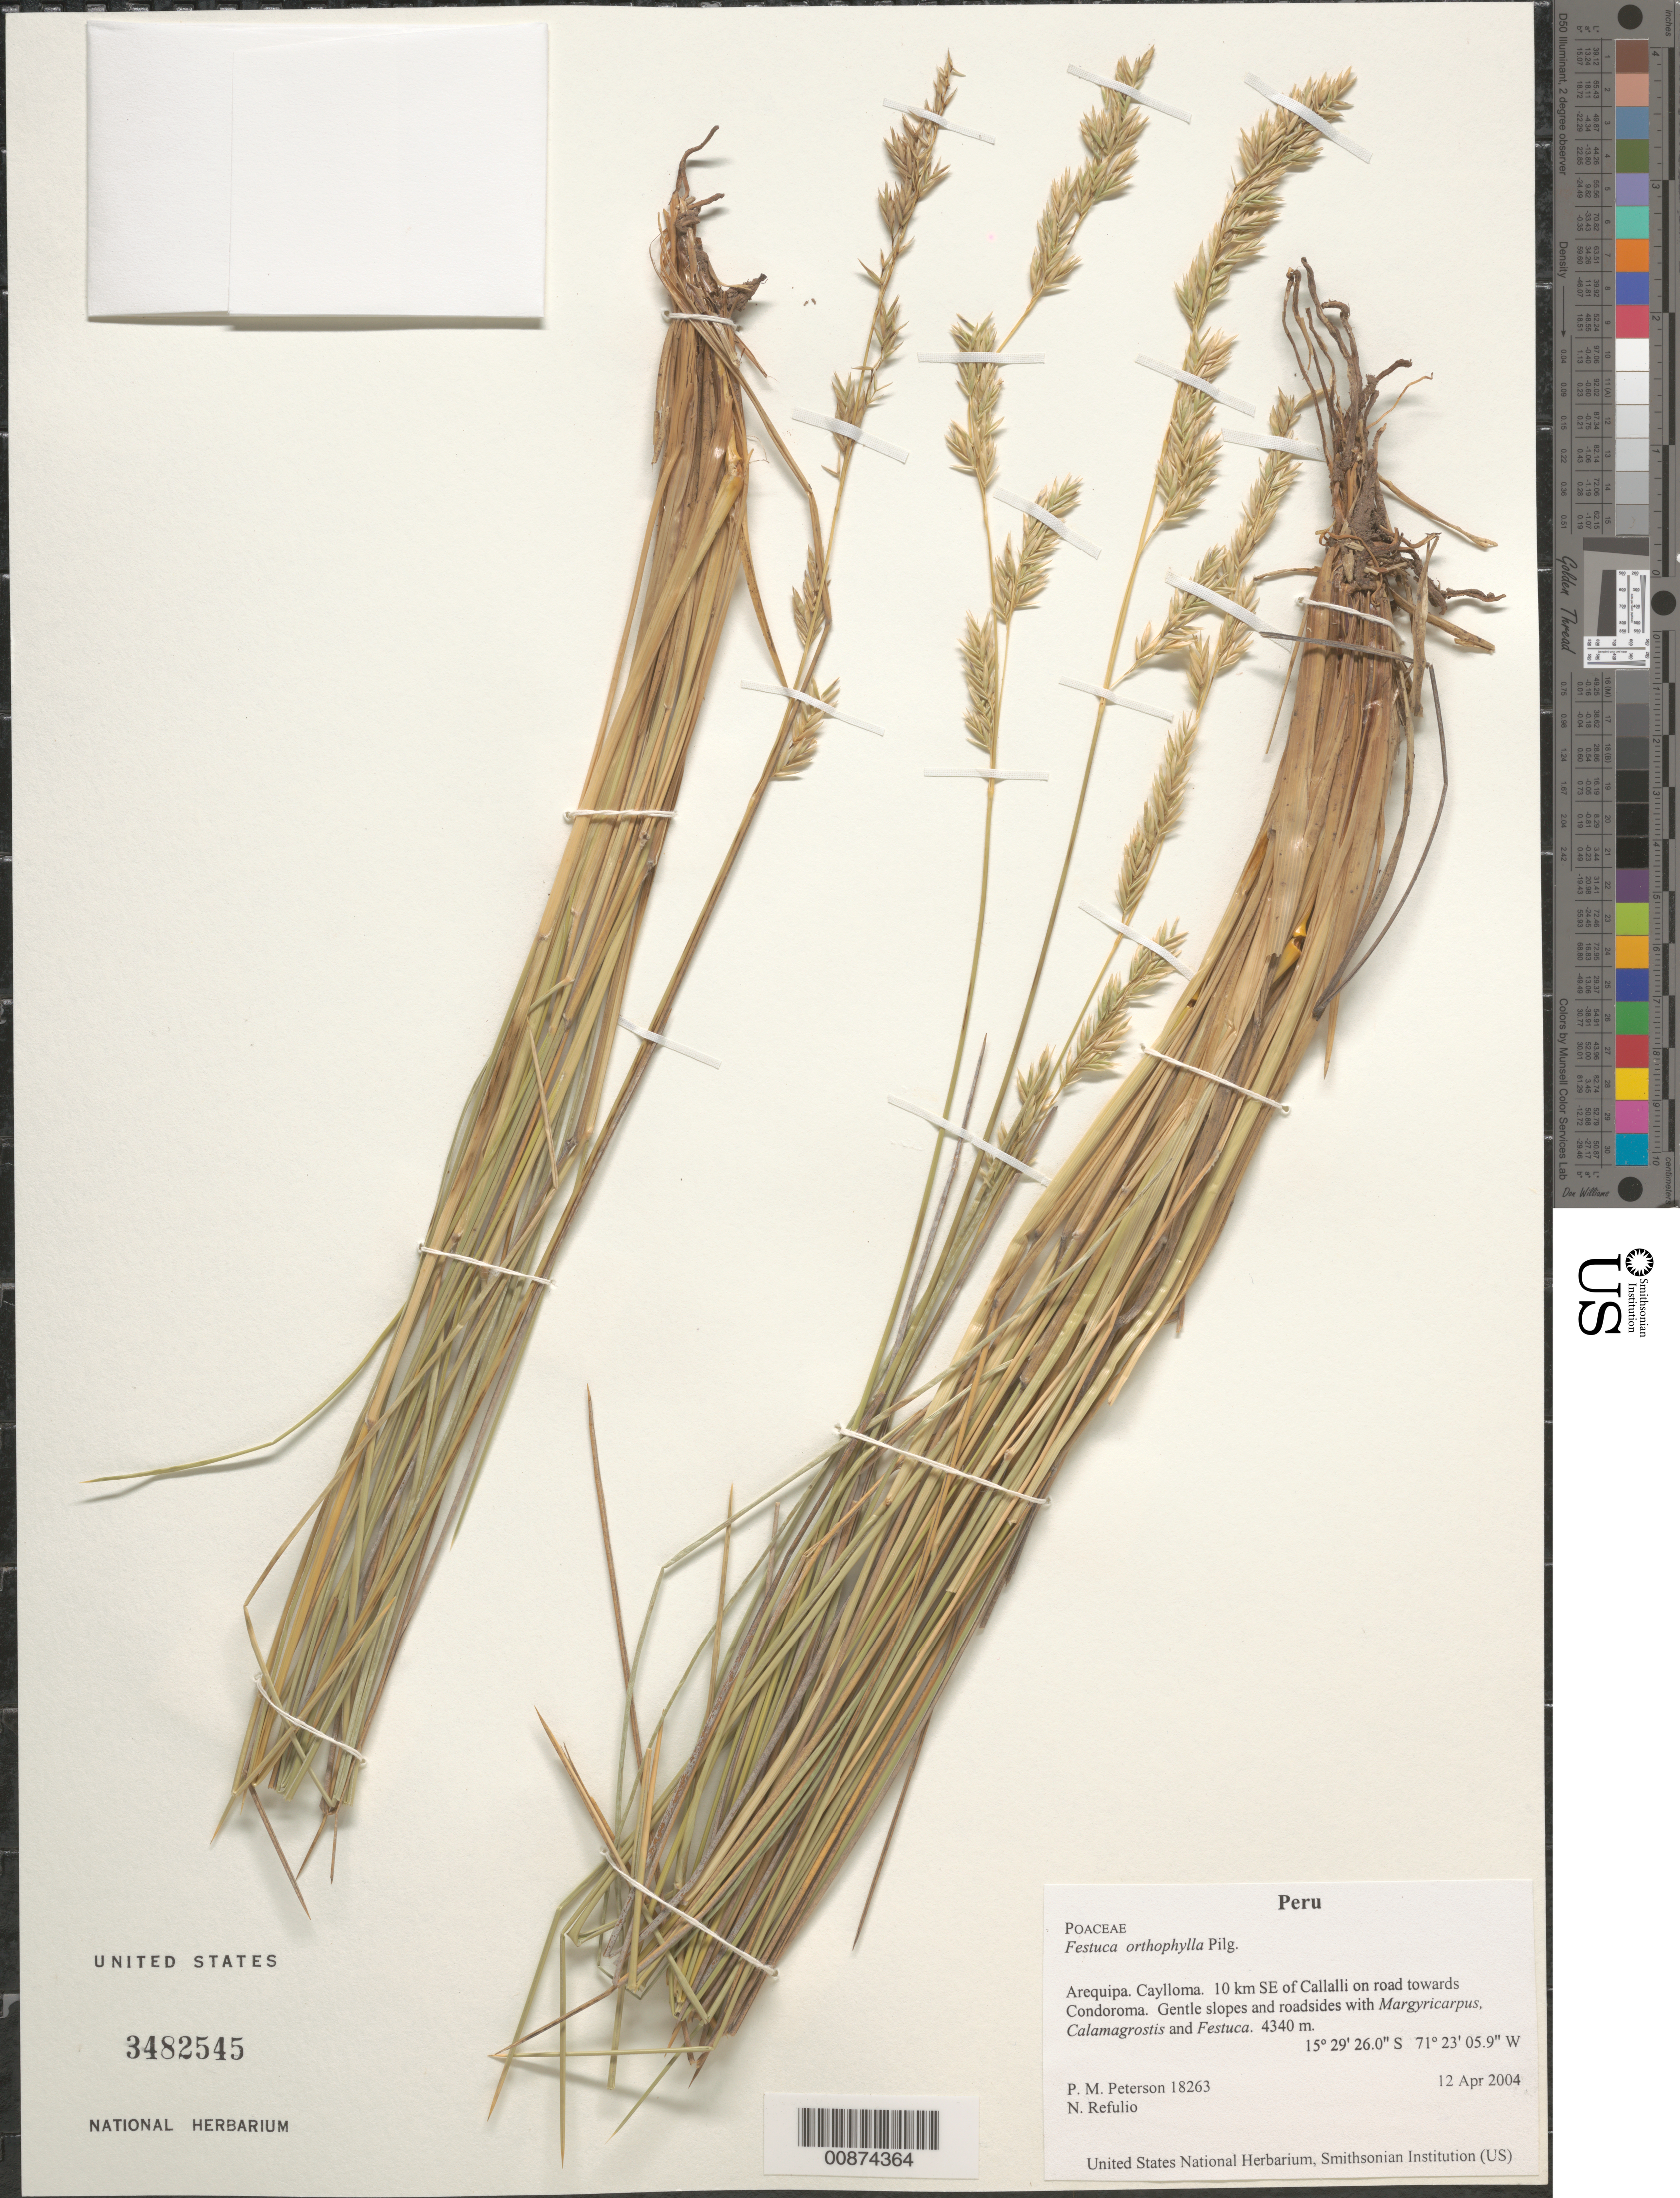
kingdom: Plantae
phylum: Tracheophyta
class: Liliopsida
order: Poales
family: Poaceae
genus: Festuca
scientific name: Festuca orthophylla var. boliviana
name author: Pilg.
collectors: P. M. Peterson & N. Refulio-Rodríguez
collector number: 18263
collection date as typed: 12 Apr 2004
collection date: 2004-04-12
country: Peru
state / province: Arequipa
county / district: Caylloma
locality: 10 km SE of Callalli on road towards Condoroma. Gentle slopes and roadsides with Margyricarpus, Calamagrostis and Festuca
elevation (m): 4340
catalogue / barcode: US 3482545